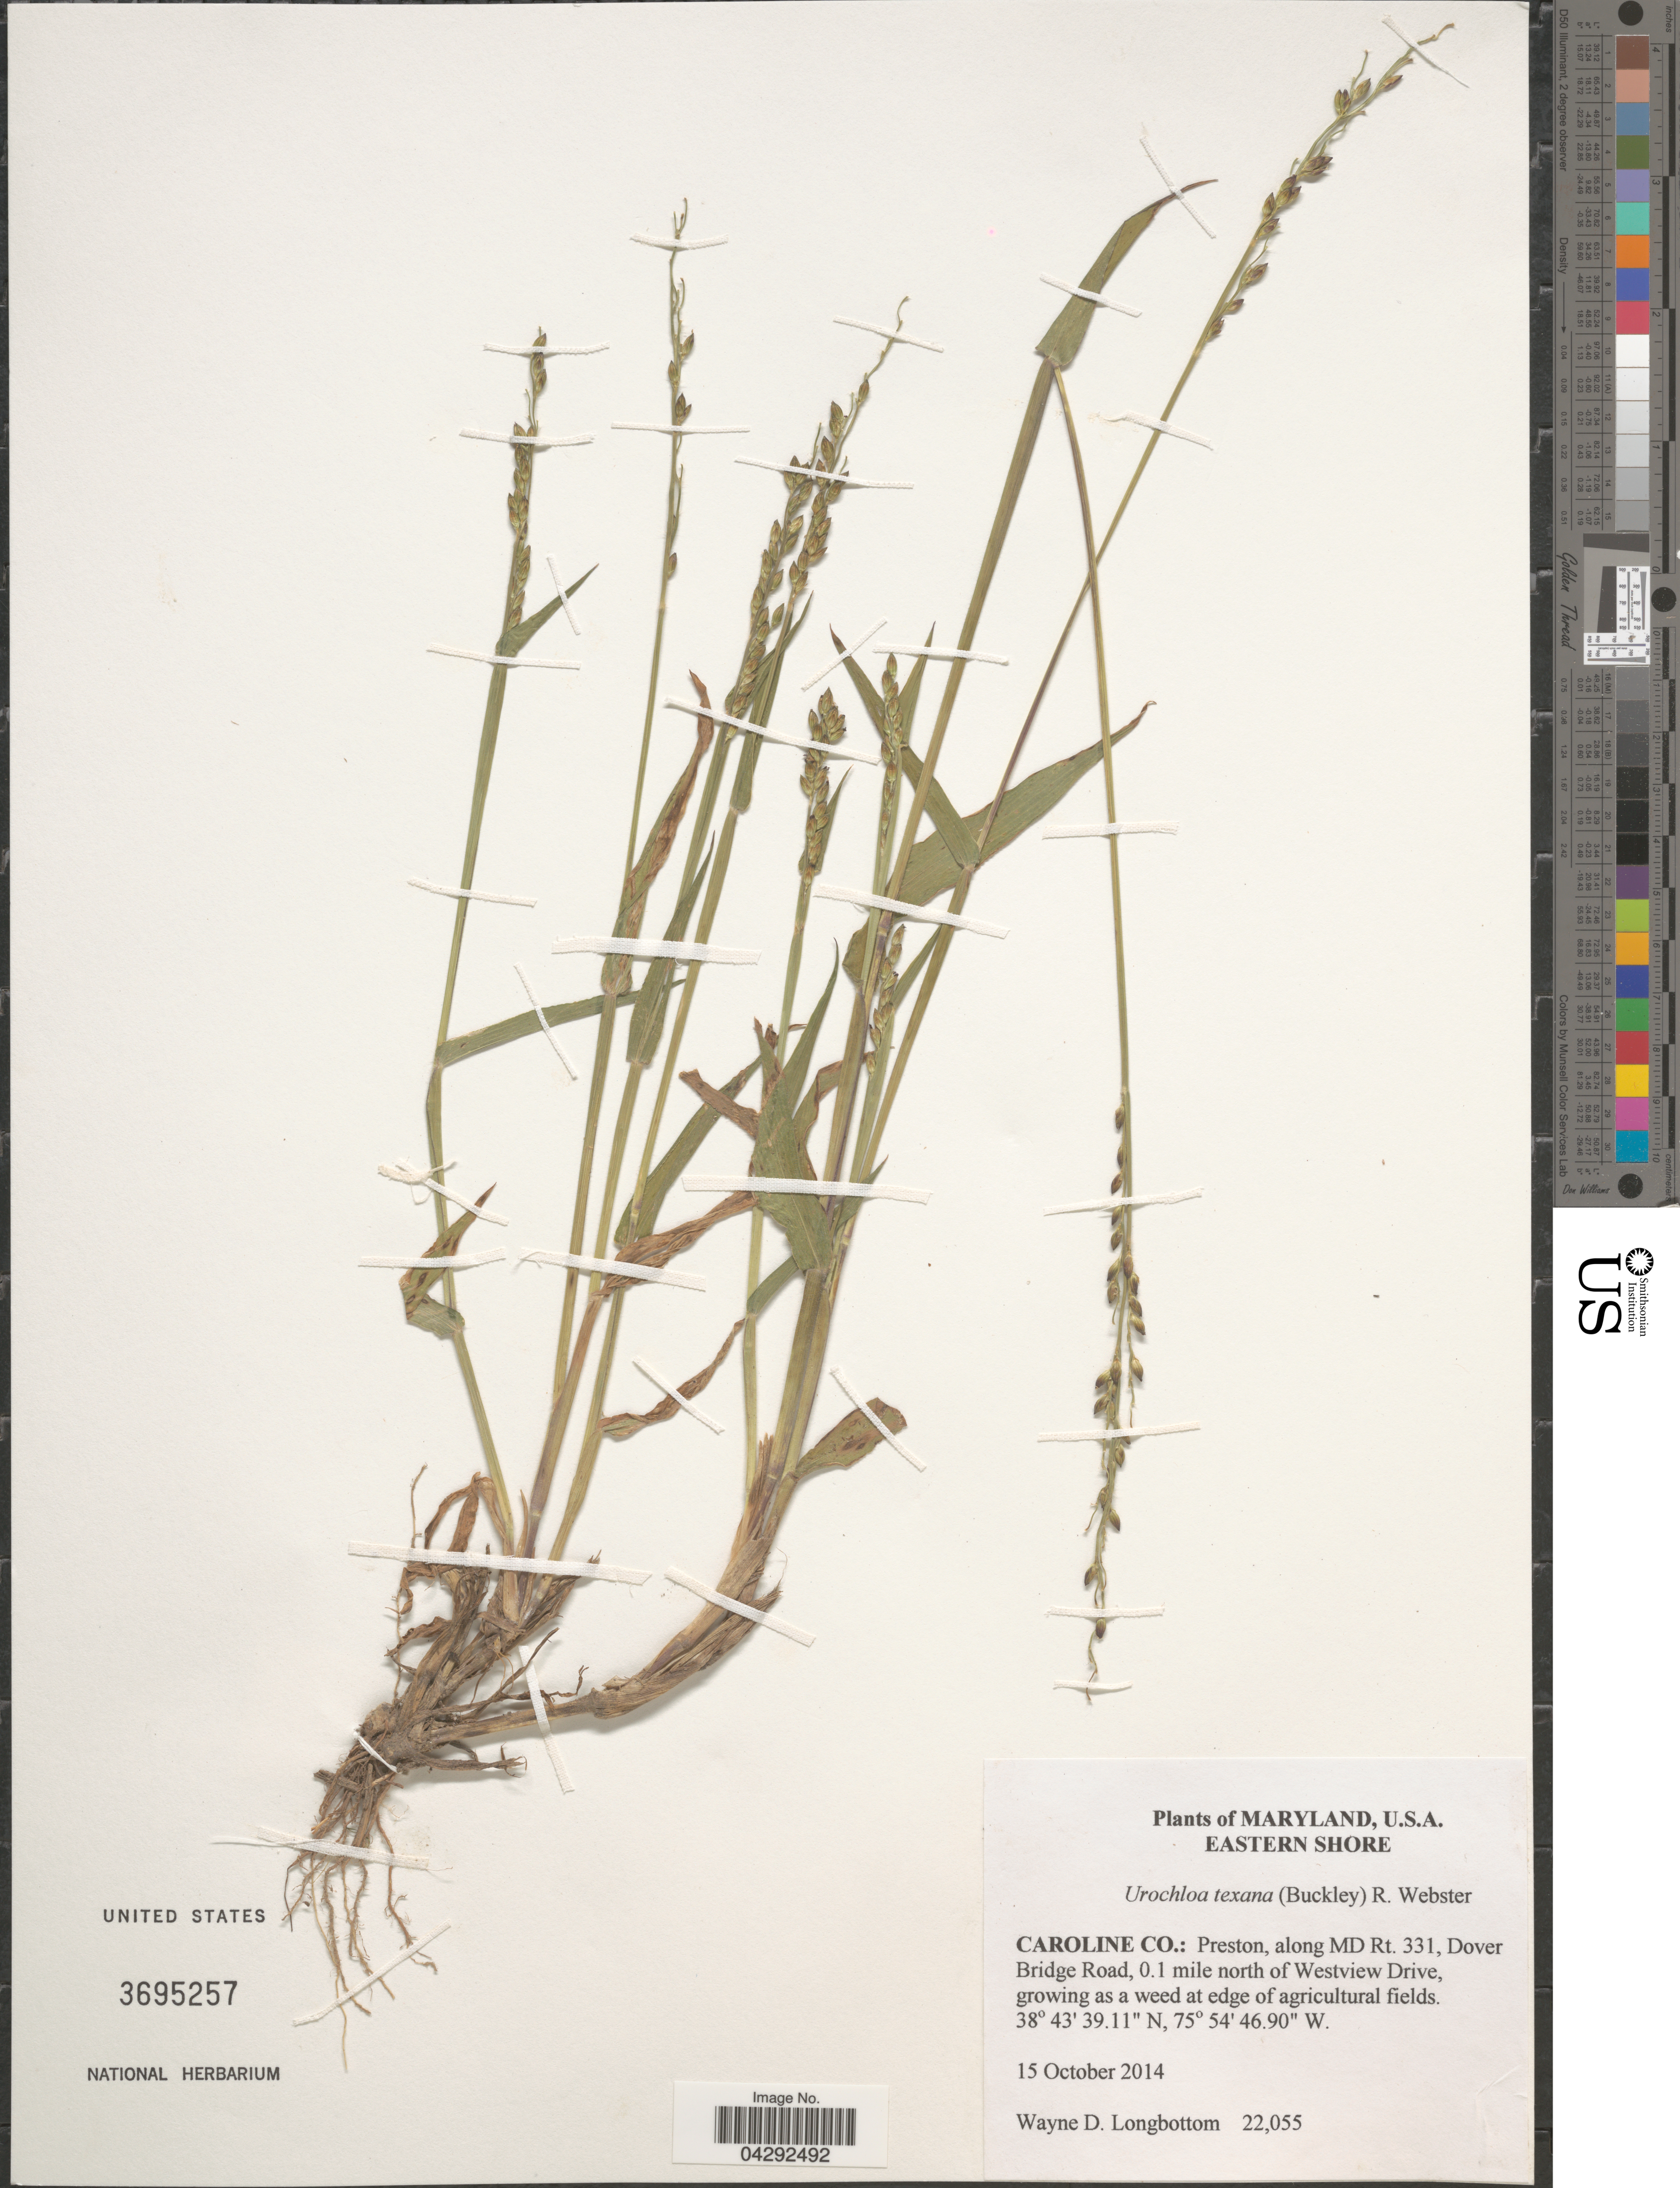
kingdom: Plantae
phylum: Tracheophyta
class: Liliopsida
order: Poales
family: Poaceae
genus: Urochloa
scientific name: Urochloa texana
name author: (Buckley) R.D. Webster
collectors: W. D. Longbottom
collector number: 22,055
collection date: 2014-10-15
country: United States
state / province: Maryland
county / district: Caroline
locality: Eastern Shore. Caroline Co.: Preston, along MD Rt. 331, Dover Bridge Road, 0.1 mile north of Westview Drive, growing as a weed at edge of agricultural fields.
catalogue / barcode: US 3695257